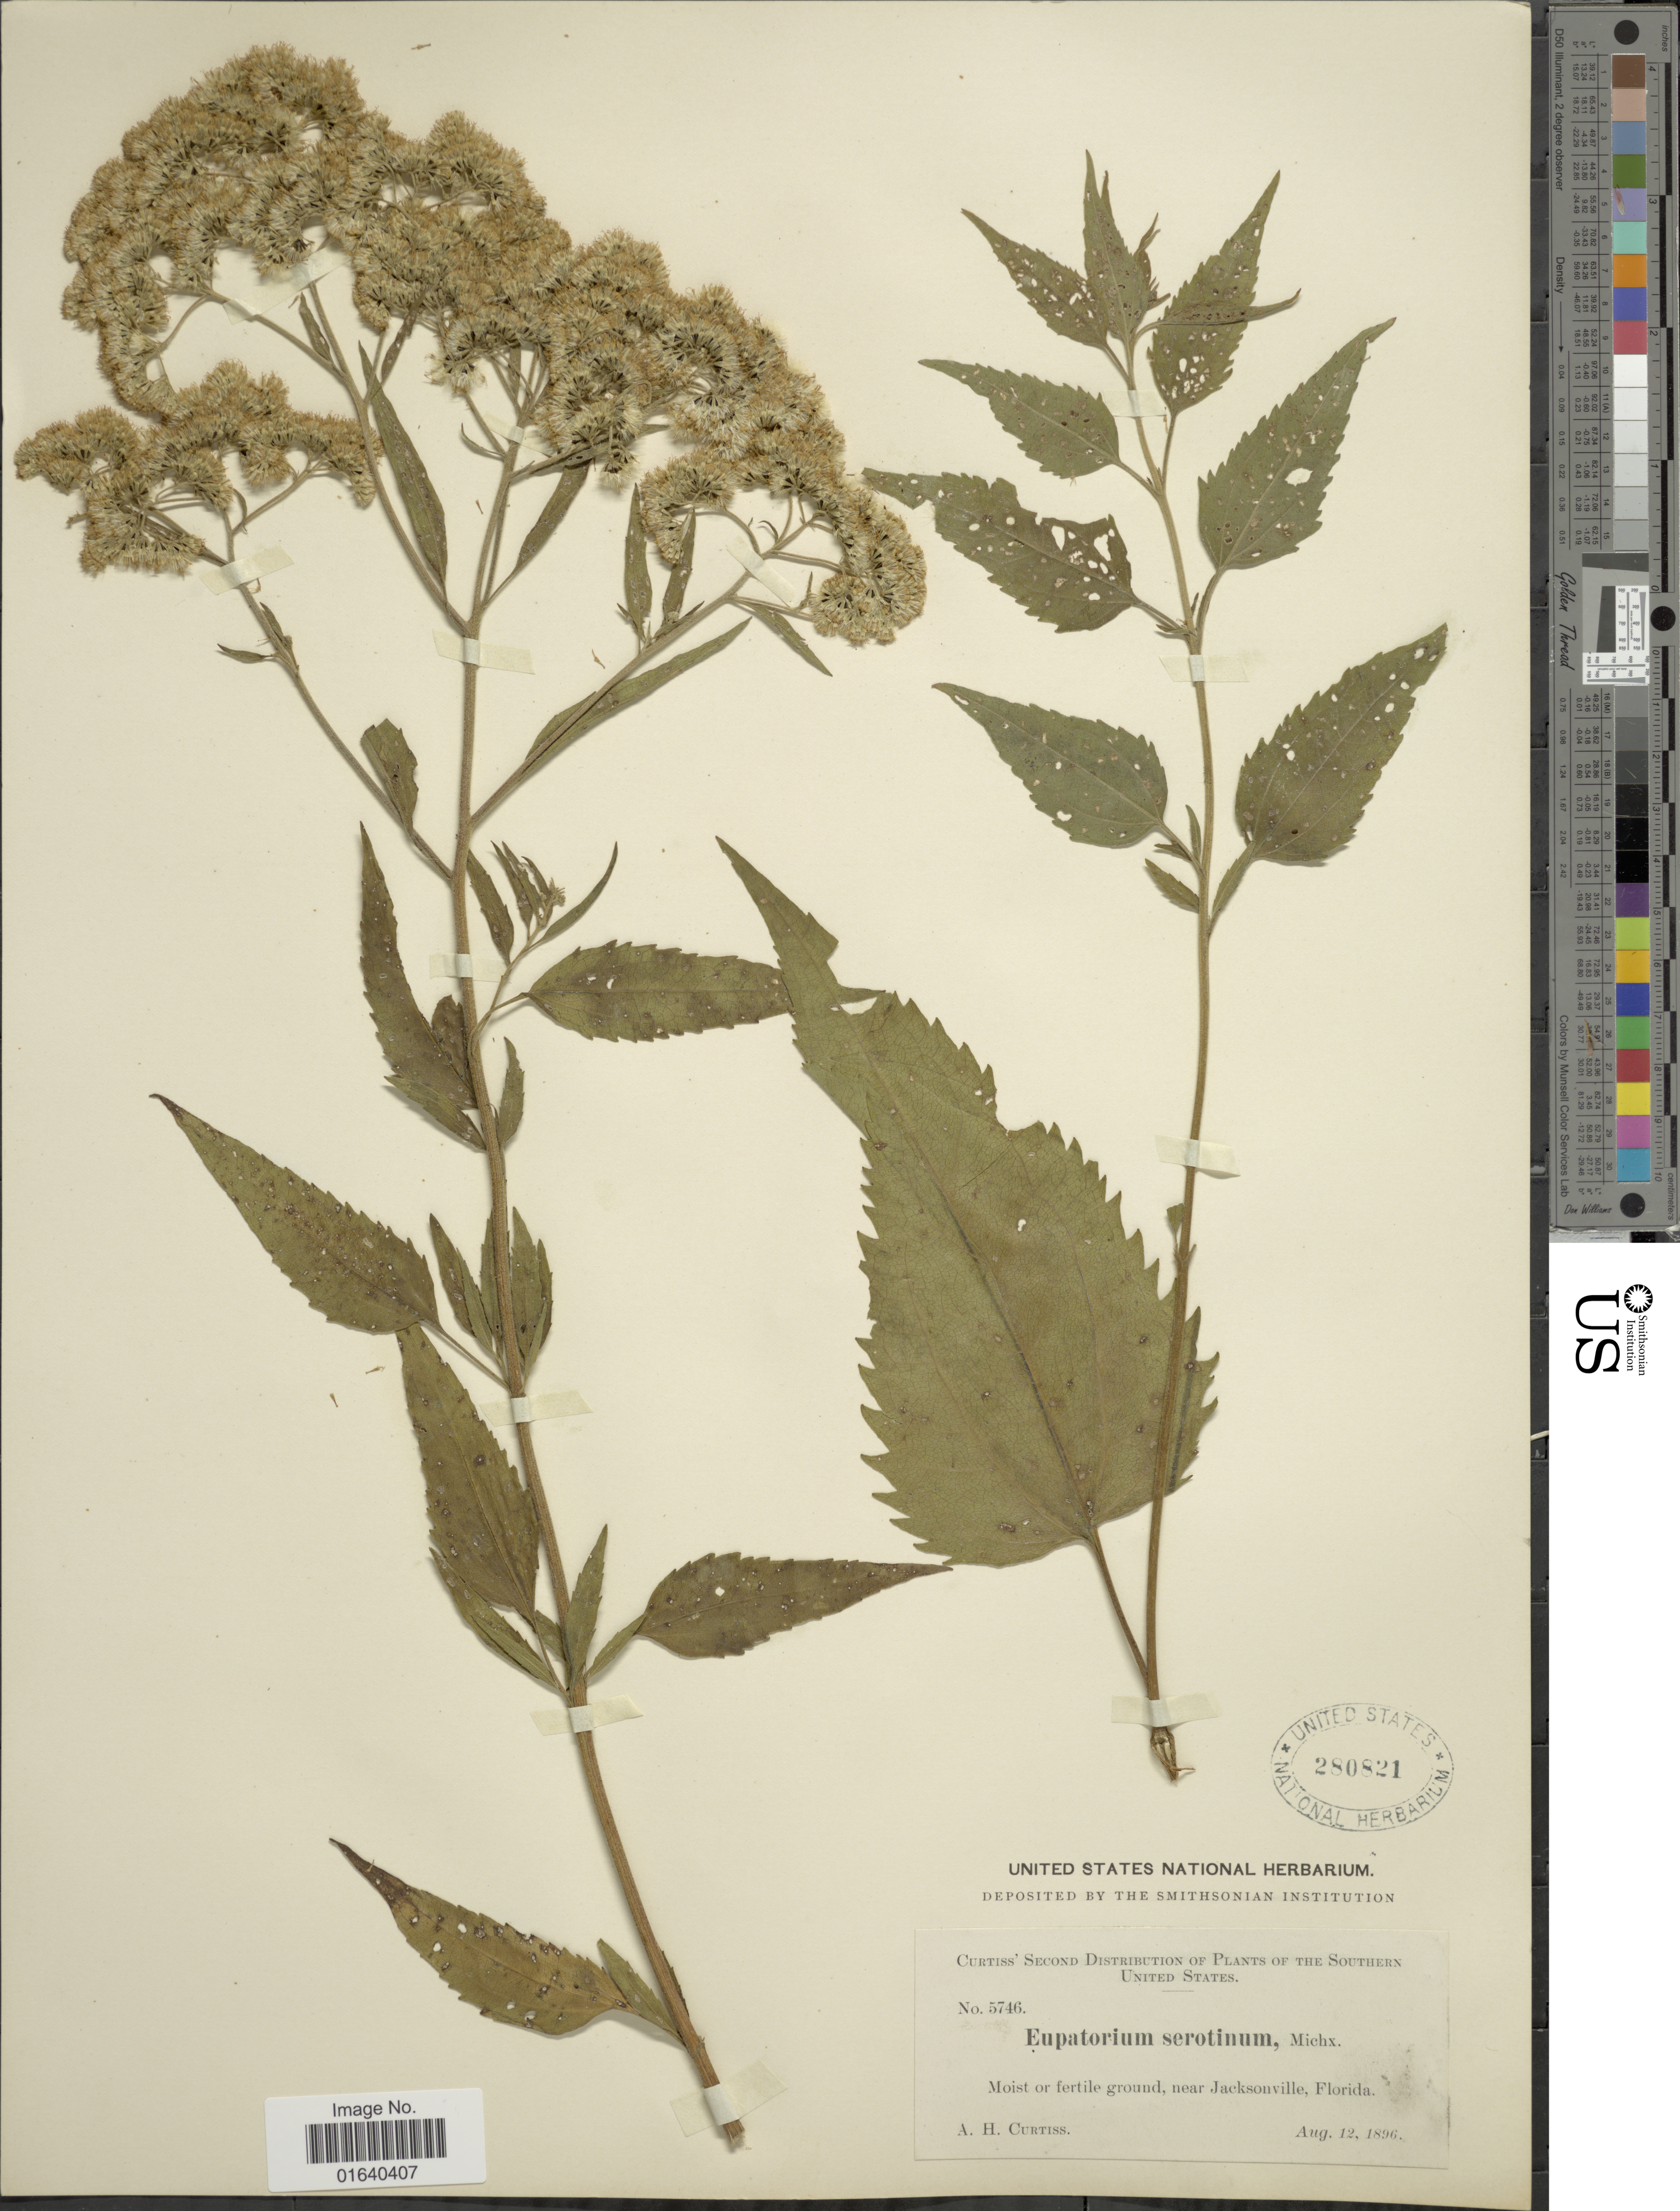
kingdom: Plantae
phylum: Tracheophyta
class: Magnoliopsida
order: Asterales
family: Asteraceae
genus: Eupatorium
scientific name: Eupatorium serotinum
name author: Michx.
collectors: A. H. Curtiss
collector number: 5746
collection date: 1896-08-12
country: United States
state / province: Florida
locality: The Southern United States, Moist or fertile ground, near Jacksonville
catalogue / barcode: US 280821